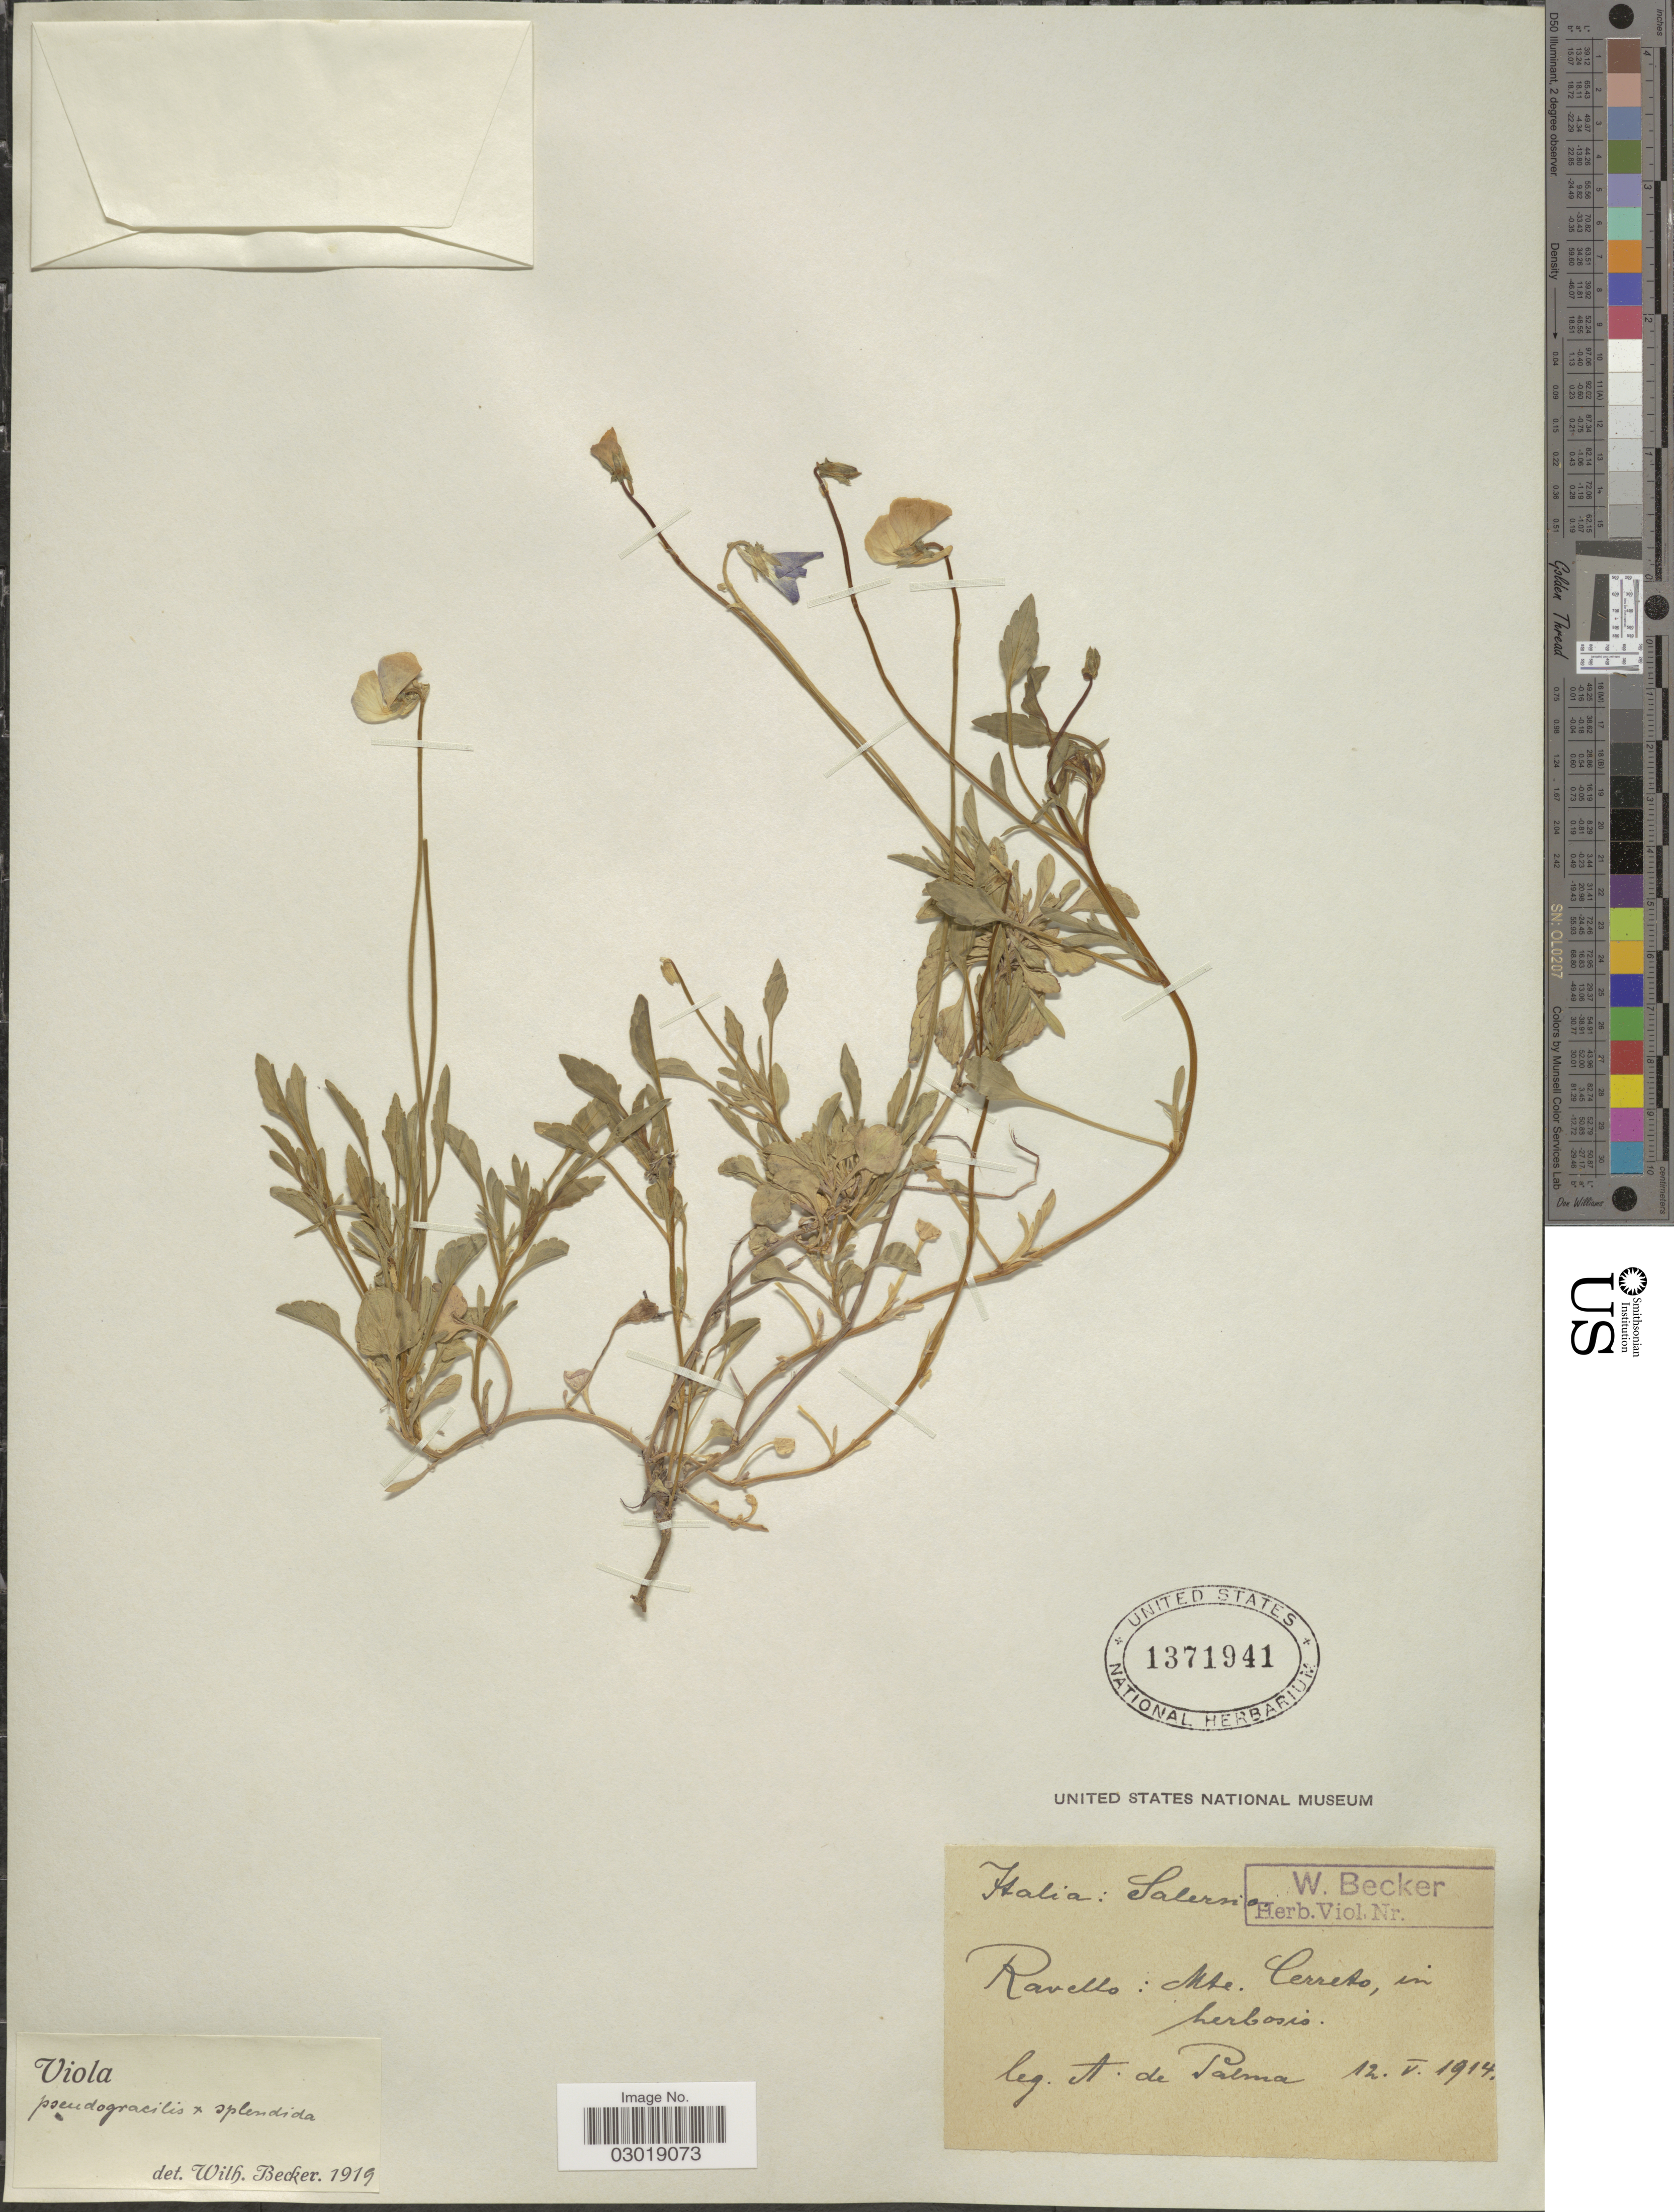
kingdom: Plantae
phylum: Tracheophyta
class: Magnoliopsida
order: Malpighiales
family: Violaceae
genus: Viola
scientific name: Viola pseudogracilis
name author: Strobl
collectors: A. De Palma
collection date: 1914-05-12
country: Italy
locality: Salerno. Ravello: Mte. Cerreto.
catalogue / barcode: US 1371941